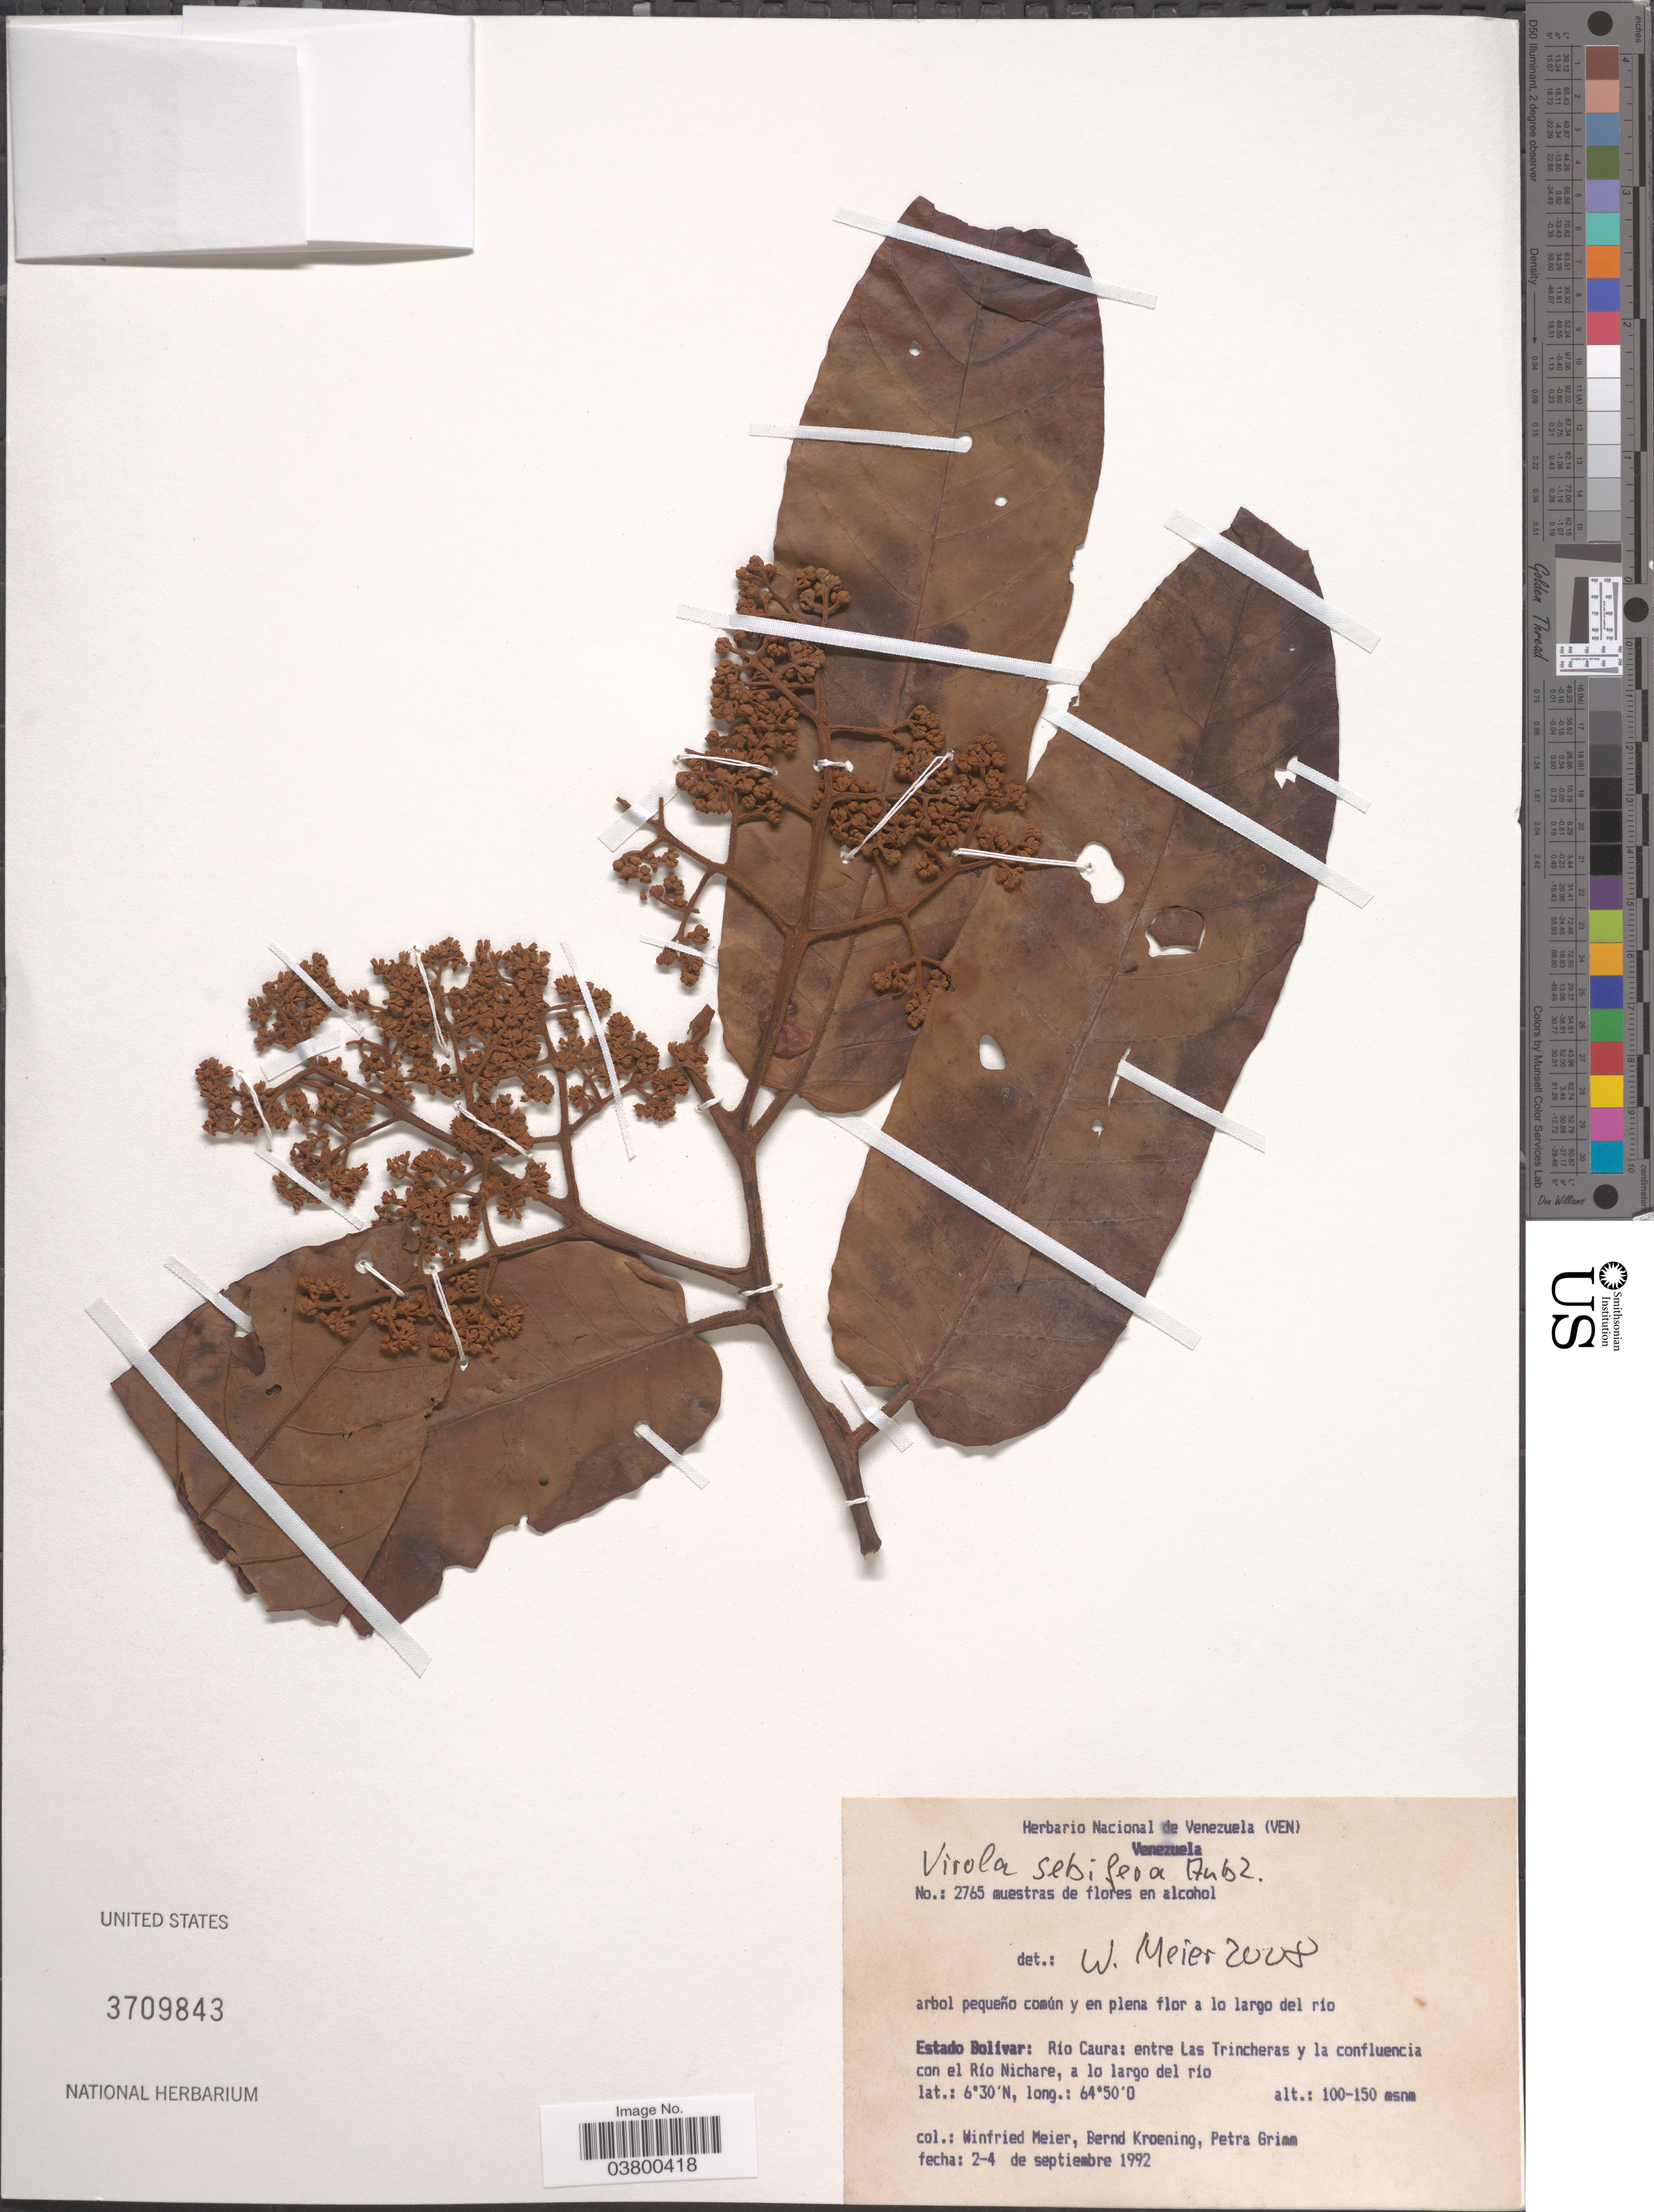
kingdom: Plantae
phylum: Tracheophyta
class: Magnoliopsida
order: Magnoliales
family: Myristicaceae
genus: Virola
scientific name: Virola sebifera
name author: Aubl.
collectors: W. Meier, B. Kroening & P. Grimm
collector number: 2765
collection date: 1992-09-02/1992-09-04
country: Venezuela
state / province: Bolivar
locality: Río Caura: entre Las Trincheras y la confluencia con el Río Nichare, a lo largo del río.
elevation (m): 100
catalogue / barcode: US 3709843